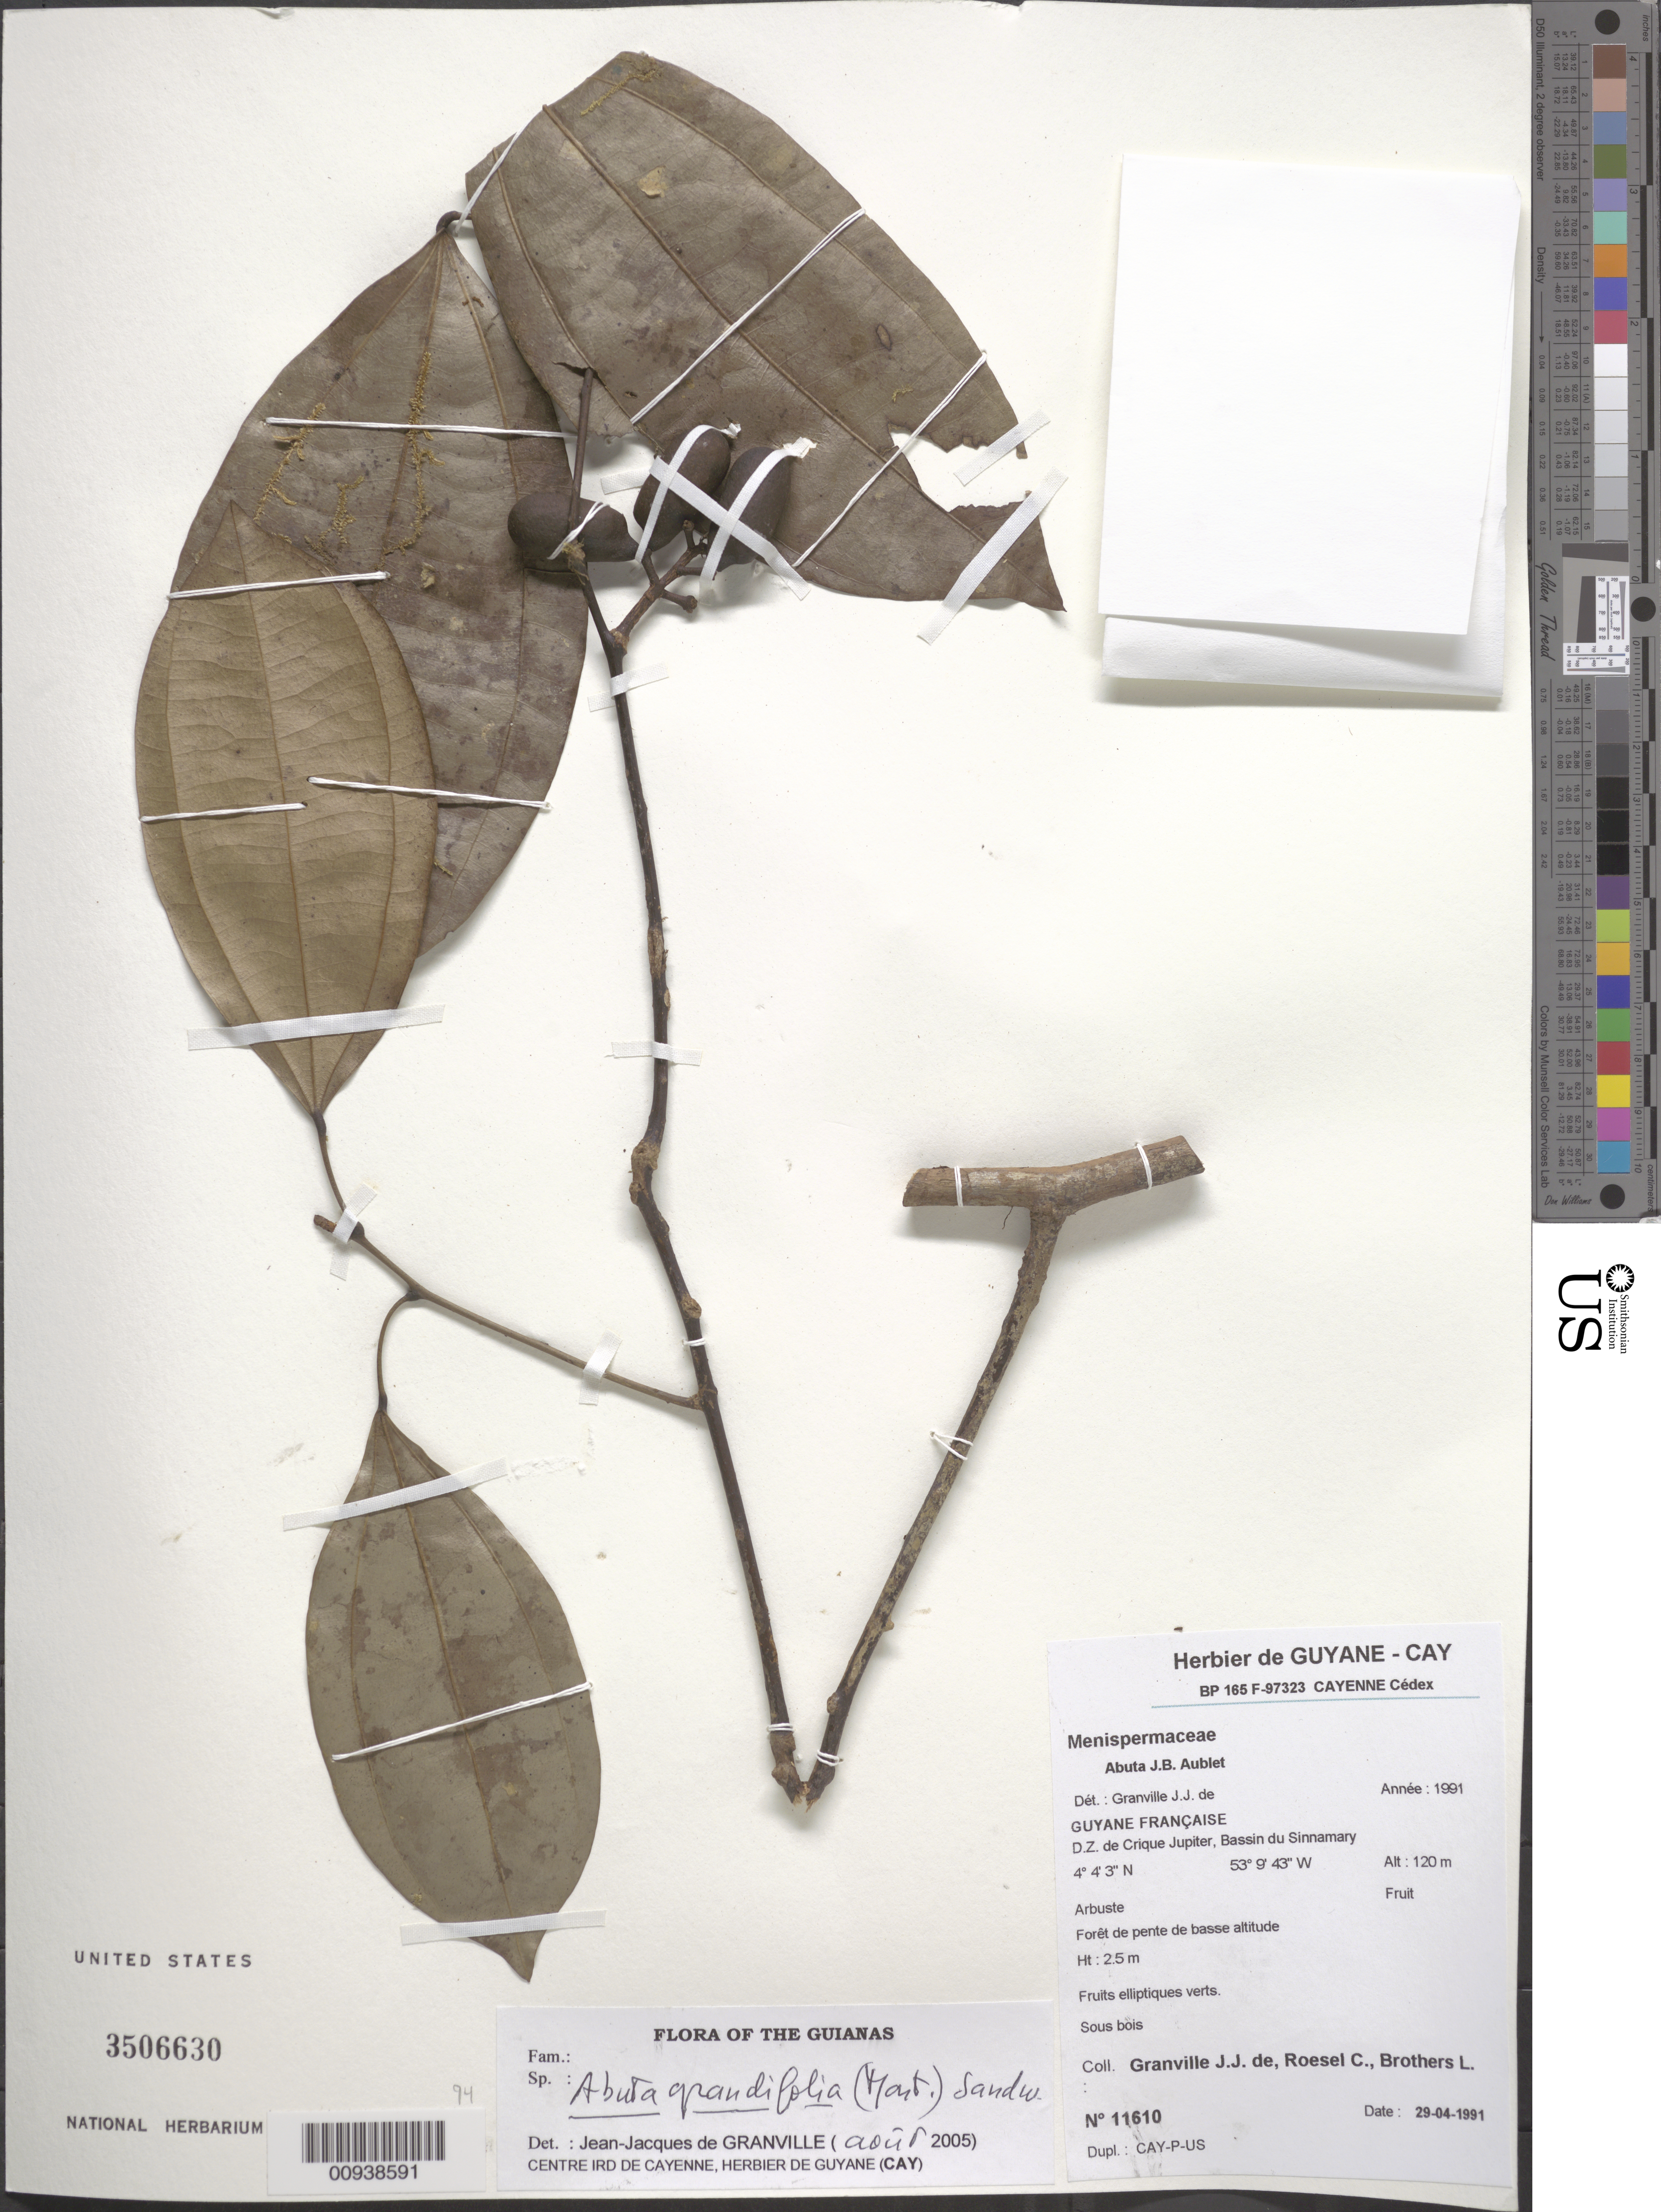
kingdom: Plantae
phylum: Tracheophyta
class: Magnoliopsida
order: Ranunculales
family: Menispermaceae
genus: Abuta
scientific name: Abuta grandifolia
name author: (Mart.) Sandwith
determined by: Granville, J. J. de, (CAY), Institut de Recherche pour le Developpement (IRD) (FRENCH GUIANA)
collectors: J.-J. de Granville, C. S. Roesel & L. Brothers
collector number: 11610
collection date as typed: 29-Apr-91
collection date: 1991-04-29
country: French Guiana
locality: D.Z. de Crique Jupiter, Bassin du Sinnamary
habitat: Forêt de pente de basse altitude; sous bois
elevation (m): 120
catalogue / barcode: US 3506630